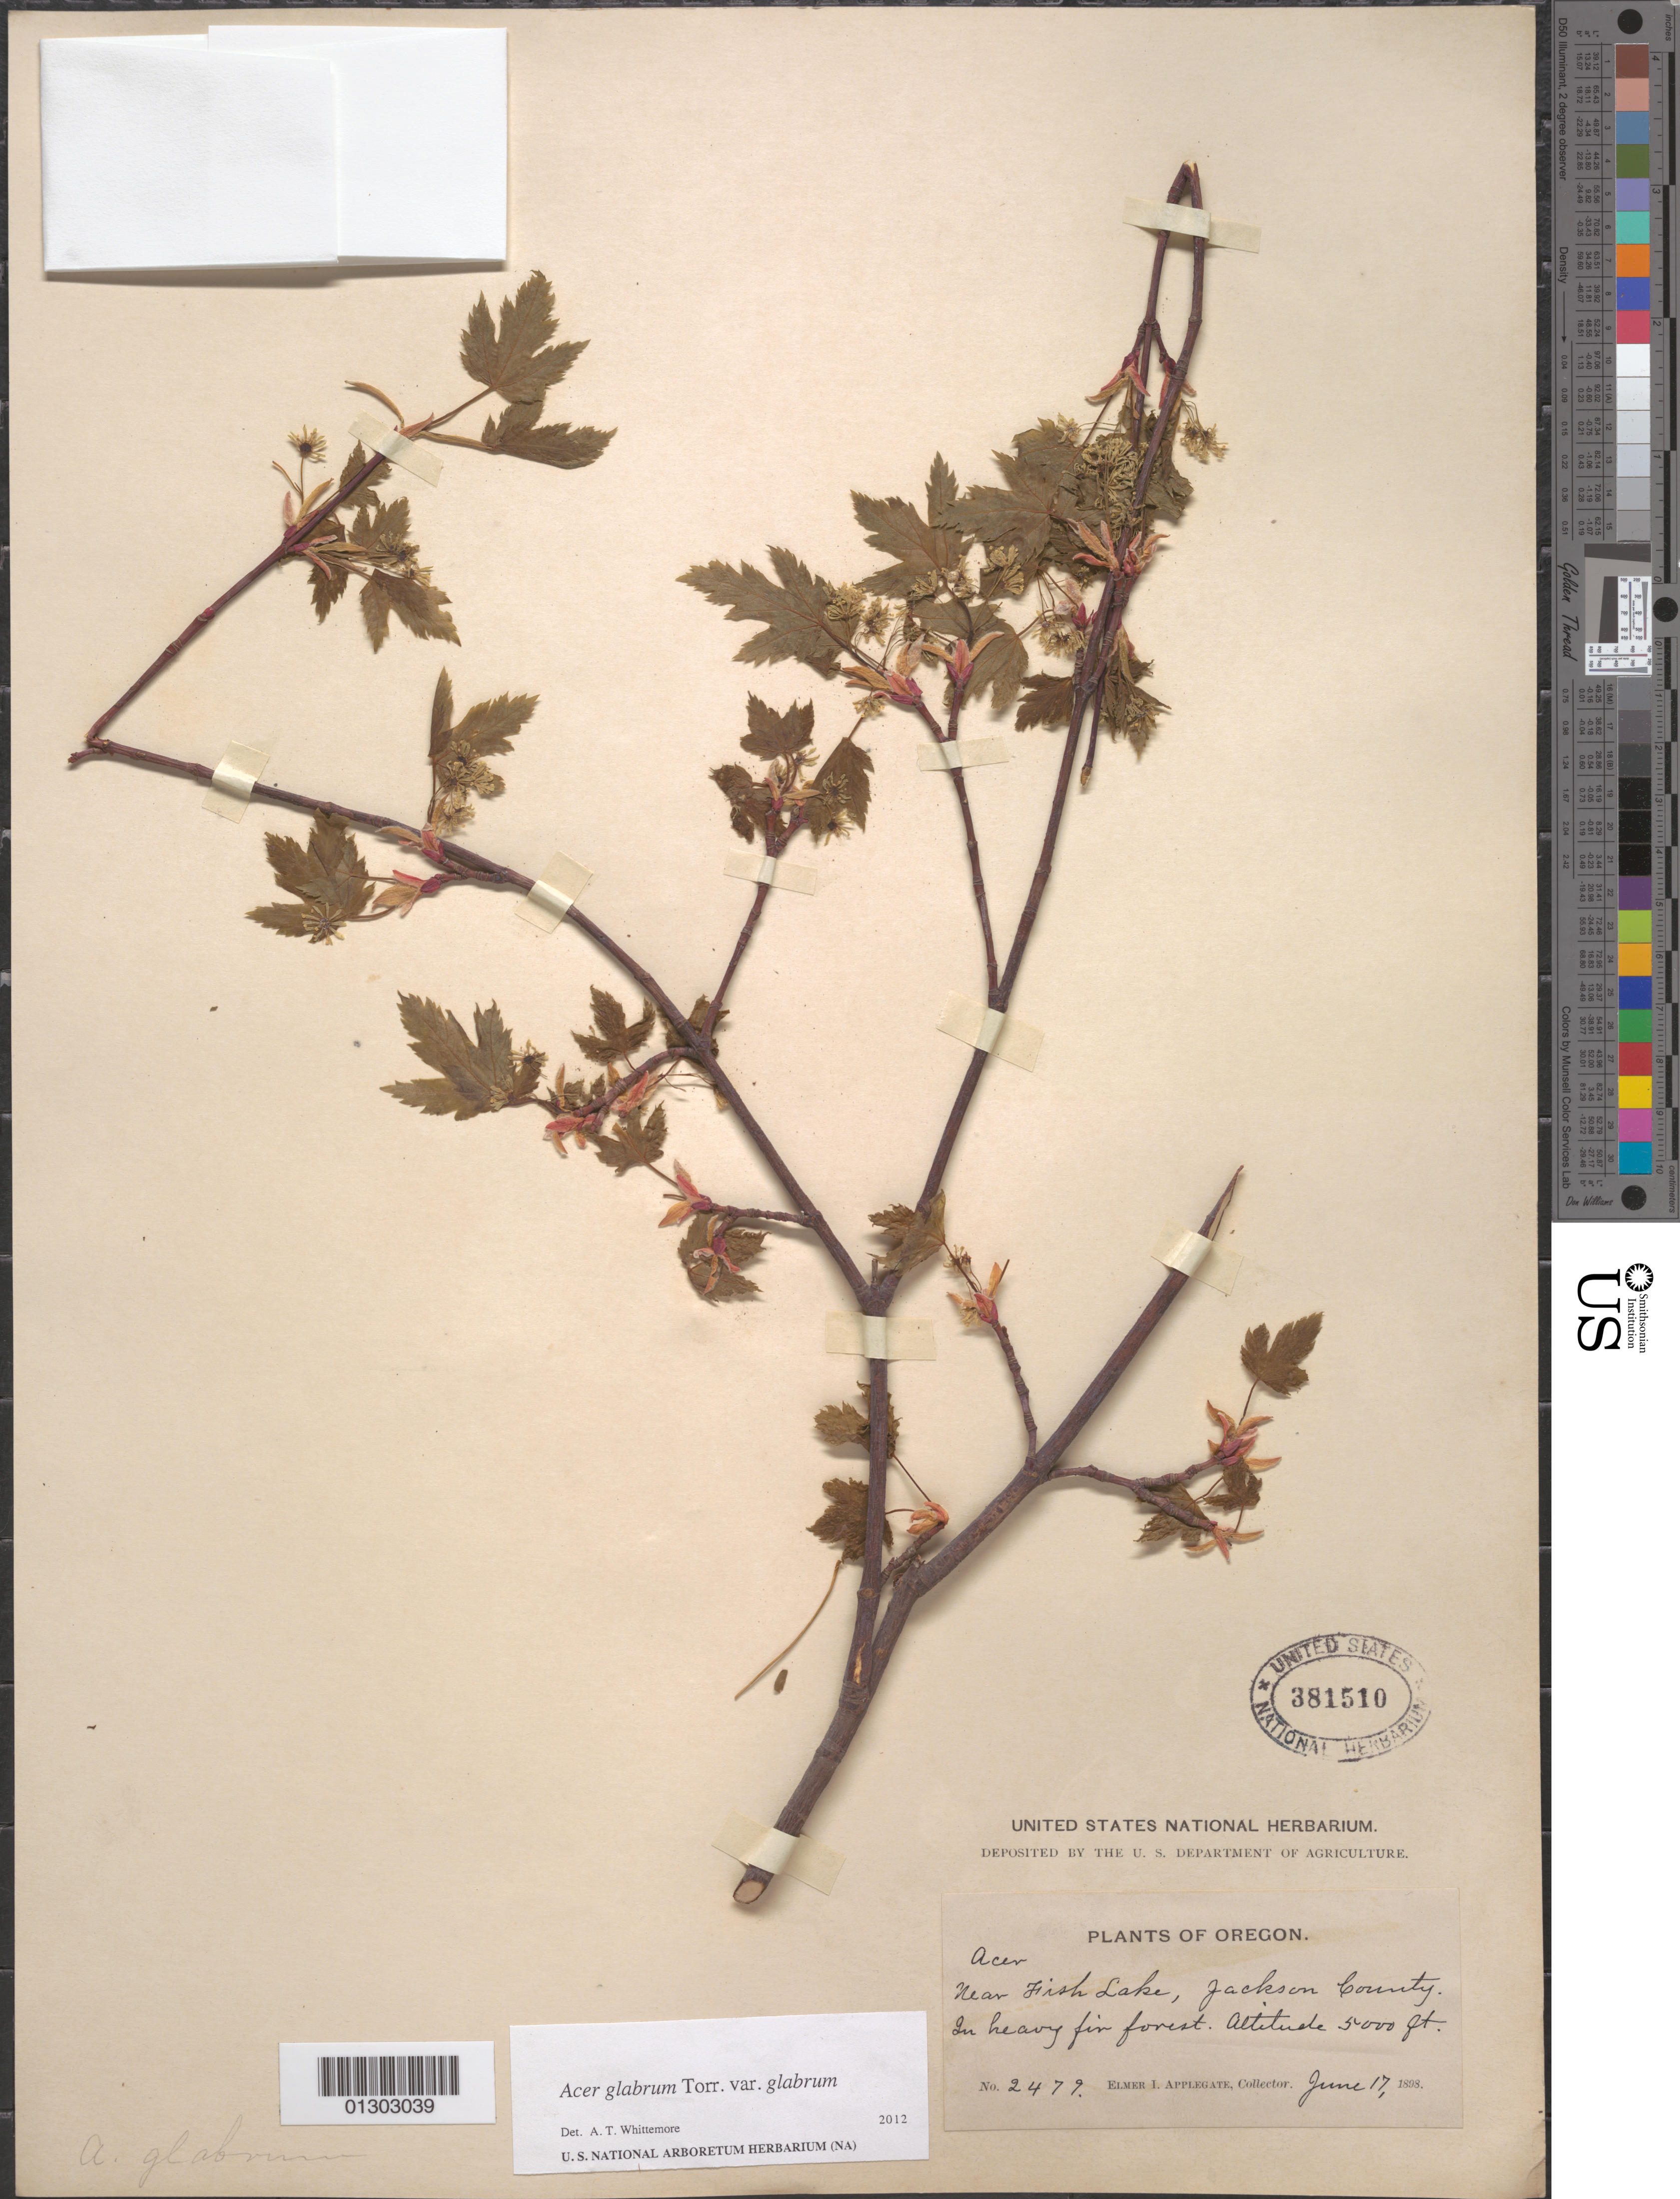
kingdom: Plantae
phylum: Tracheophyta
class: Magnoliopsida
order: Sapindales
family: Sapindaceae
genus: Acer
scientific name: Acer glabrum var. glabrum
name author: Torr.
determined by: Whittemore, A. T.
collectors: E. I. Applegate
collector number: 2479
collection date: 1898-06-17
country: United States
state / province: Oregon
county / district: Jackson County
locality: Jackson County, near Fish Lake.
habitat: In heavy fir forest.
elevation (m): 1524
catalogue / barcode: US 381510